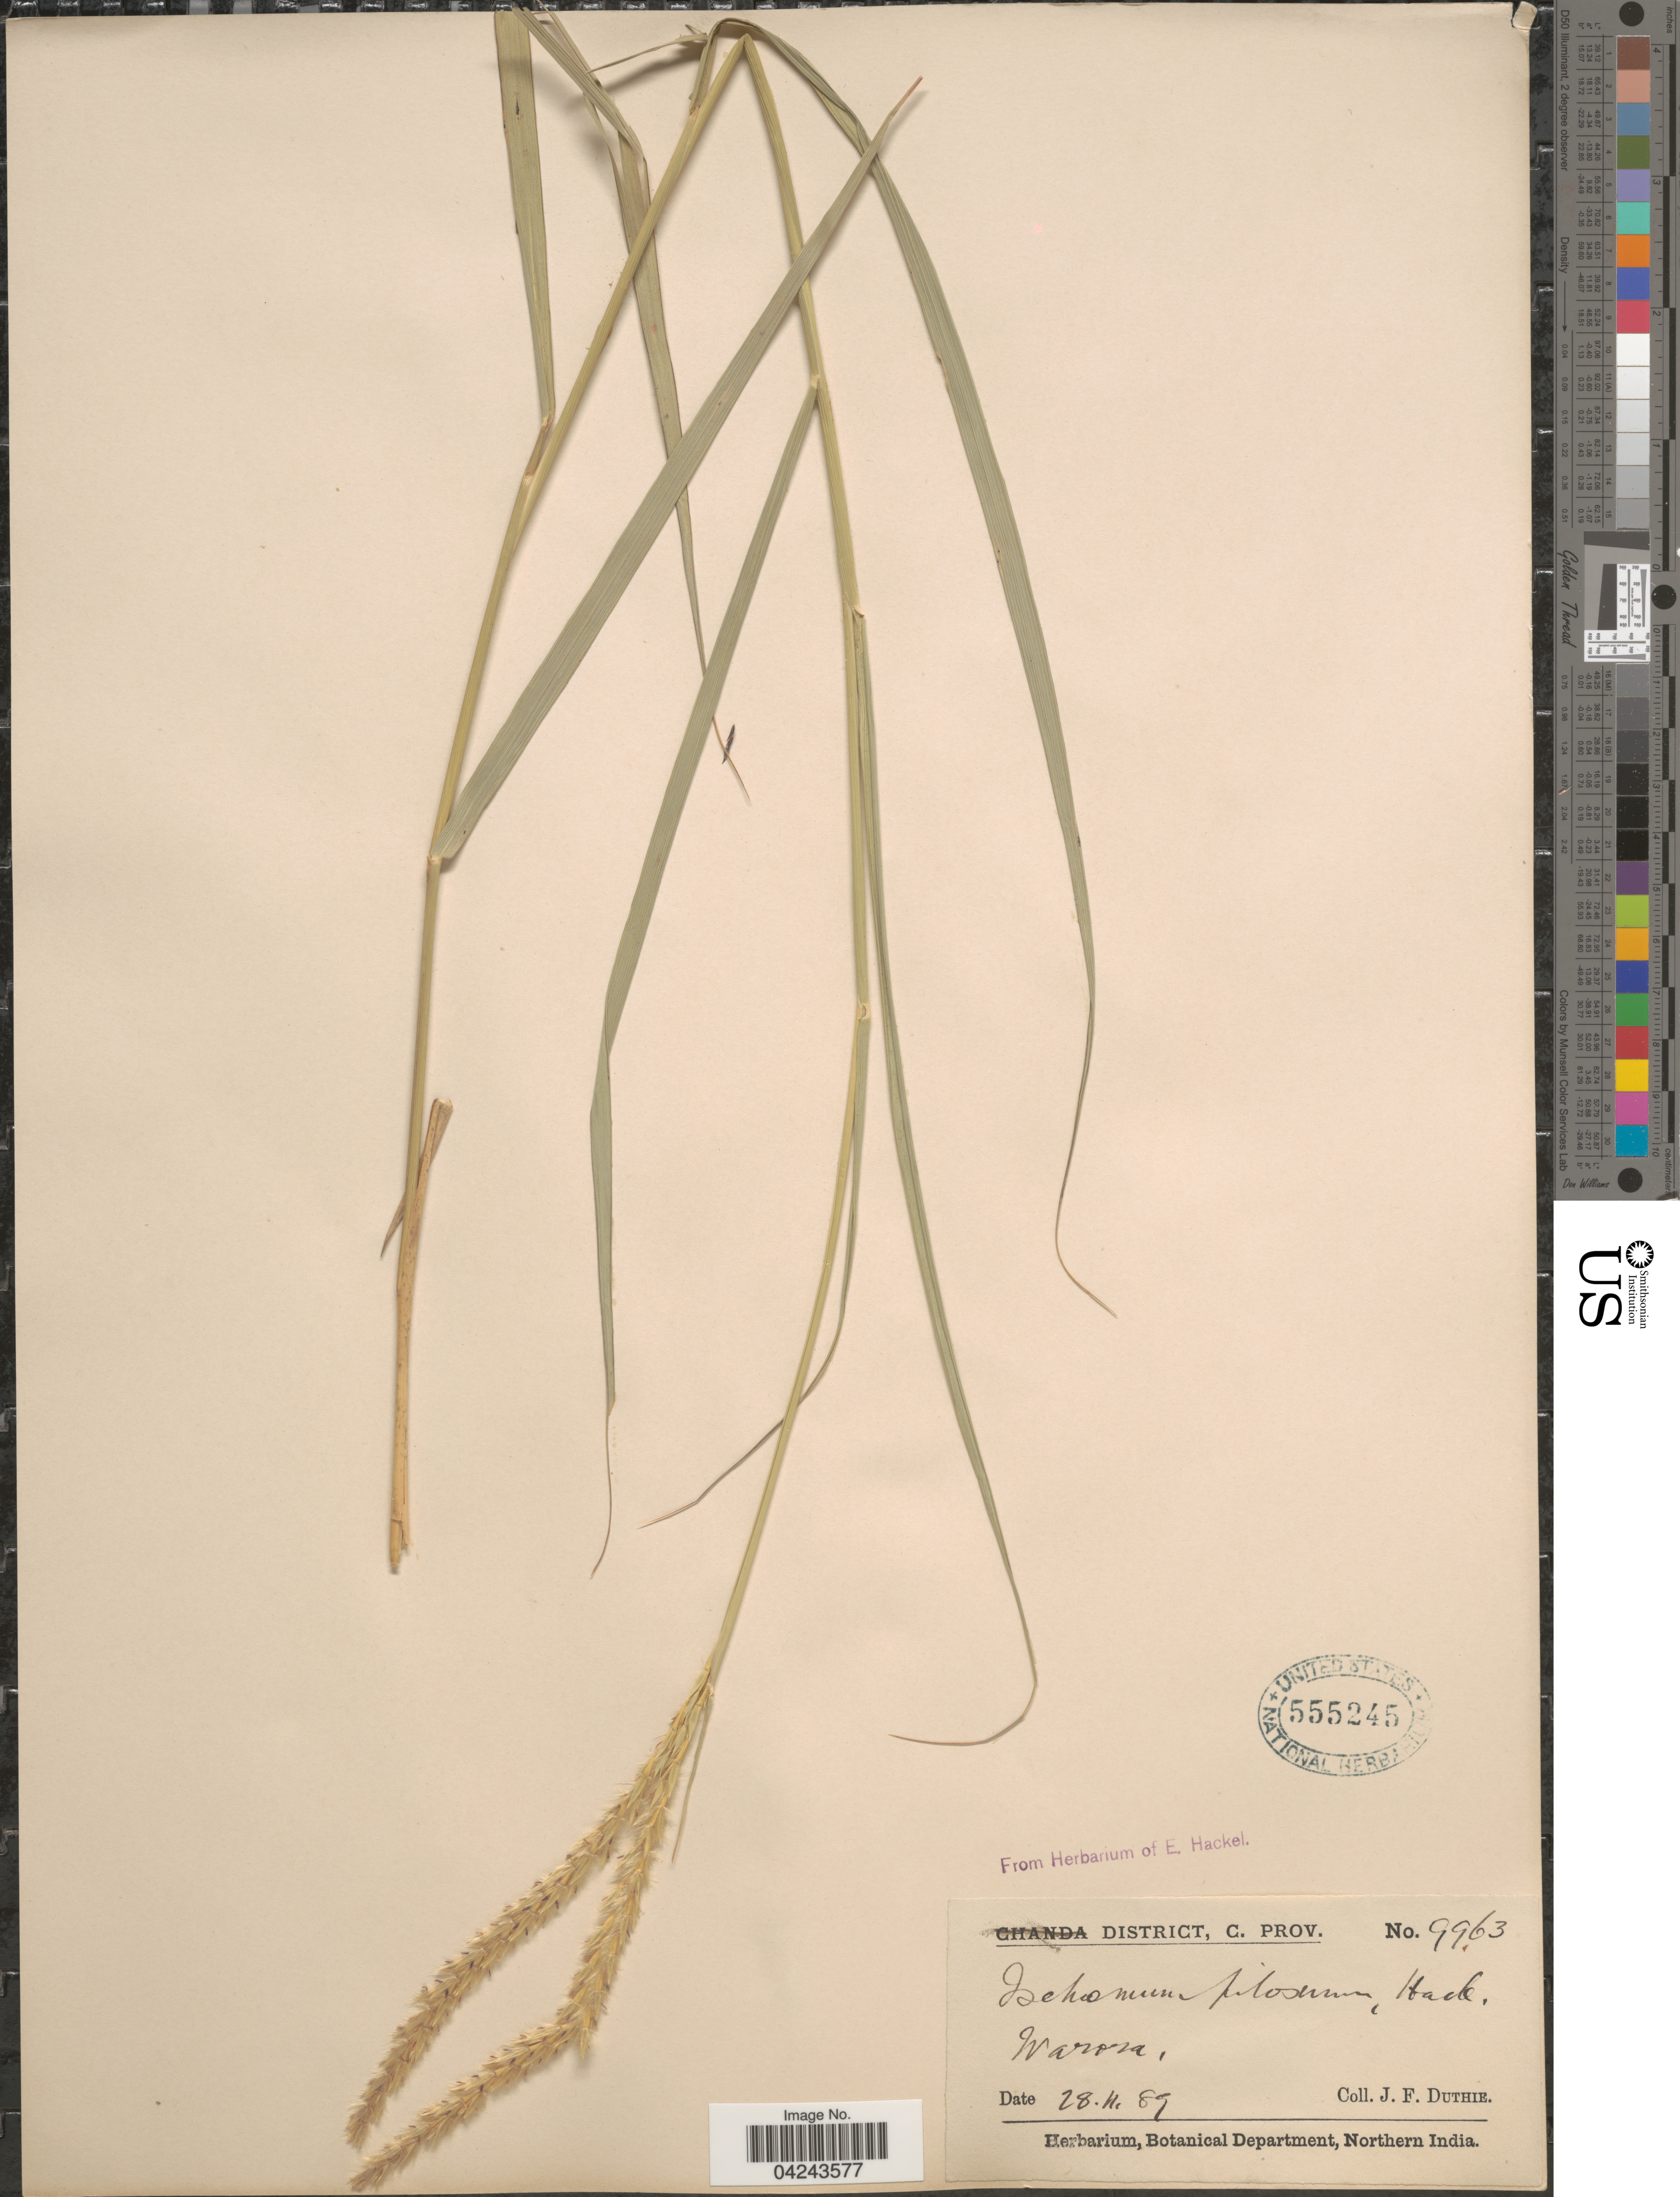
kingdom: Plantae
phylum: Tracheophyta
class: Liliopsida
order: Poales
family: Poaceae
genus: Ischaemum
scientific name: Ischaemum polystachyum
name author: J. Presl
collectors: J. F. Duthie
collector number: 9963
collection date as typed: Transcribed d/m/y: 28/11/89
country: India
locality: C. Prov. Warara.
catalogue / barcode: US 555245